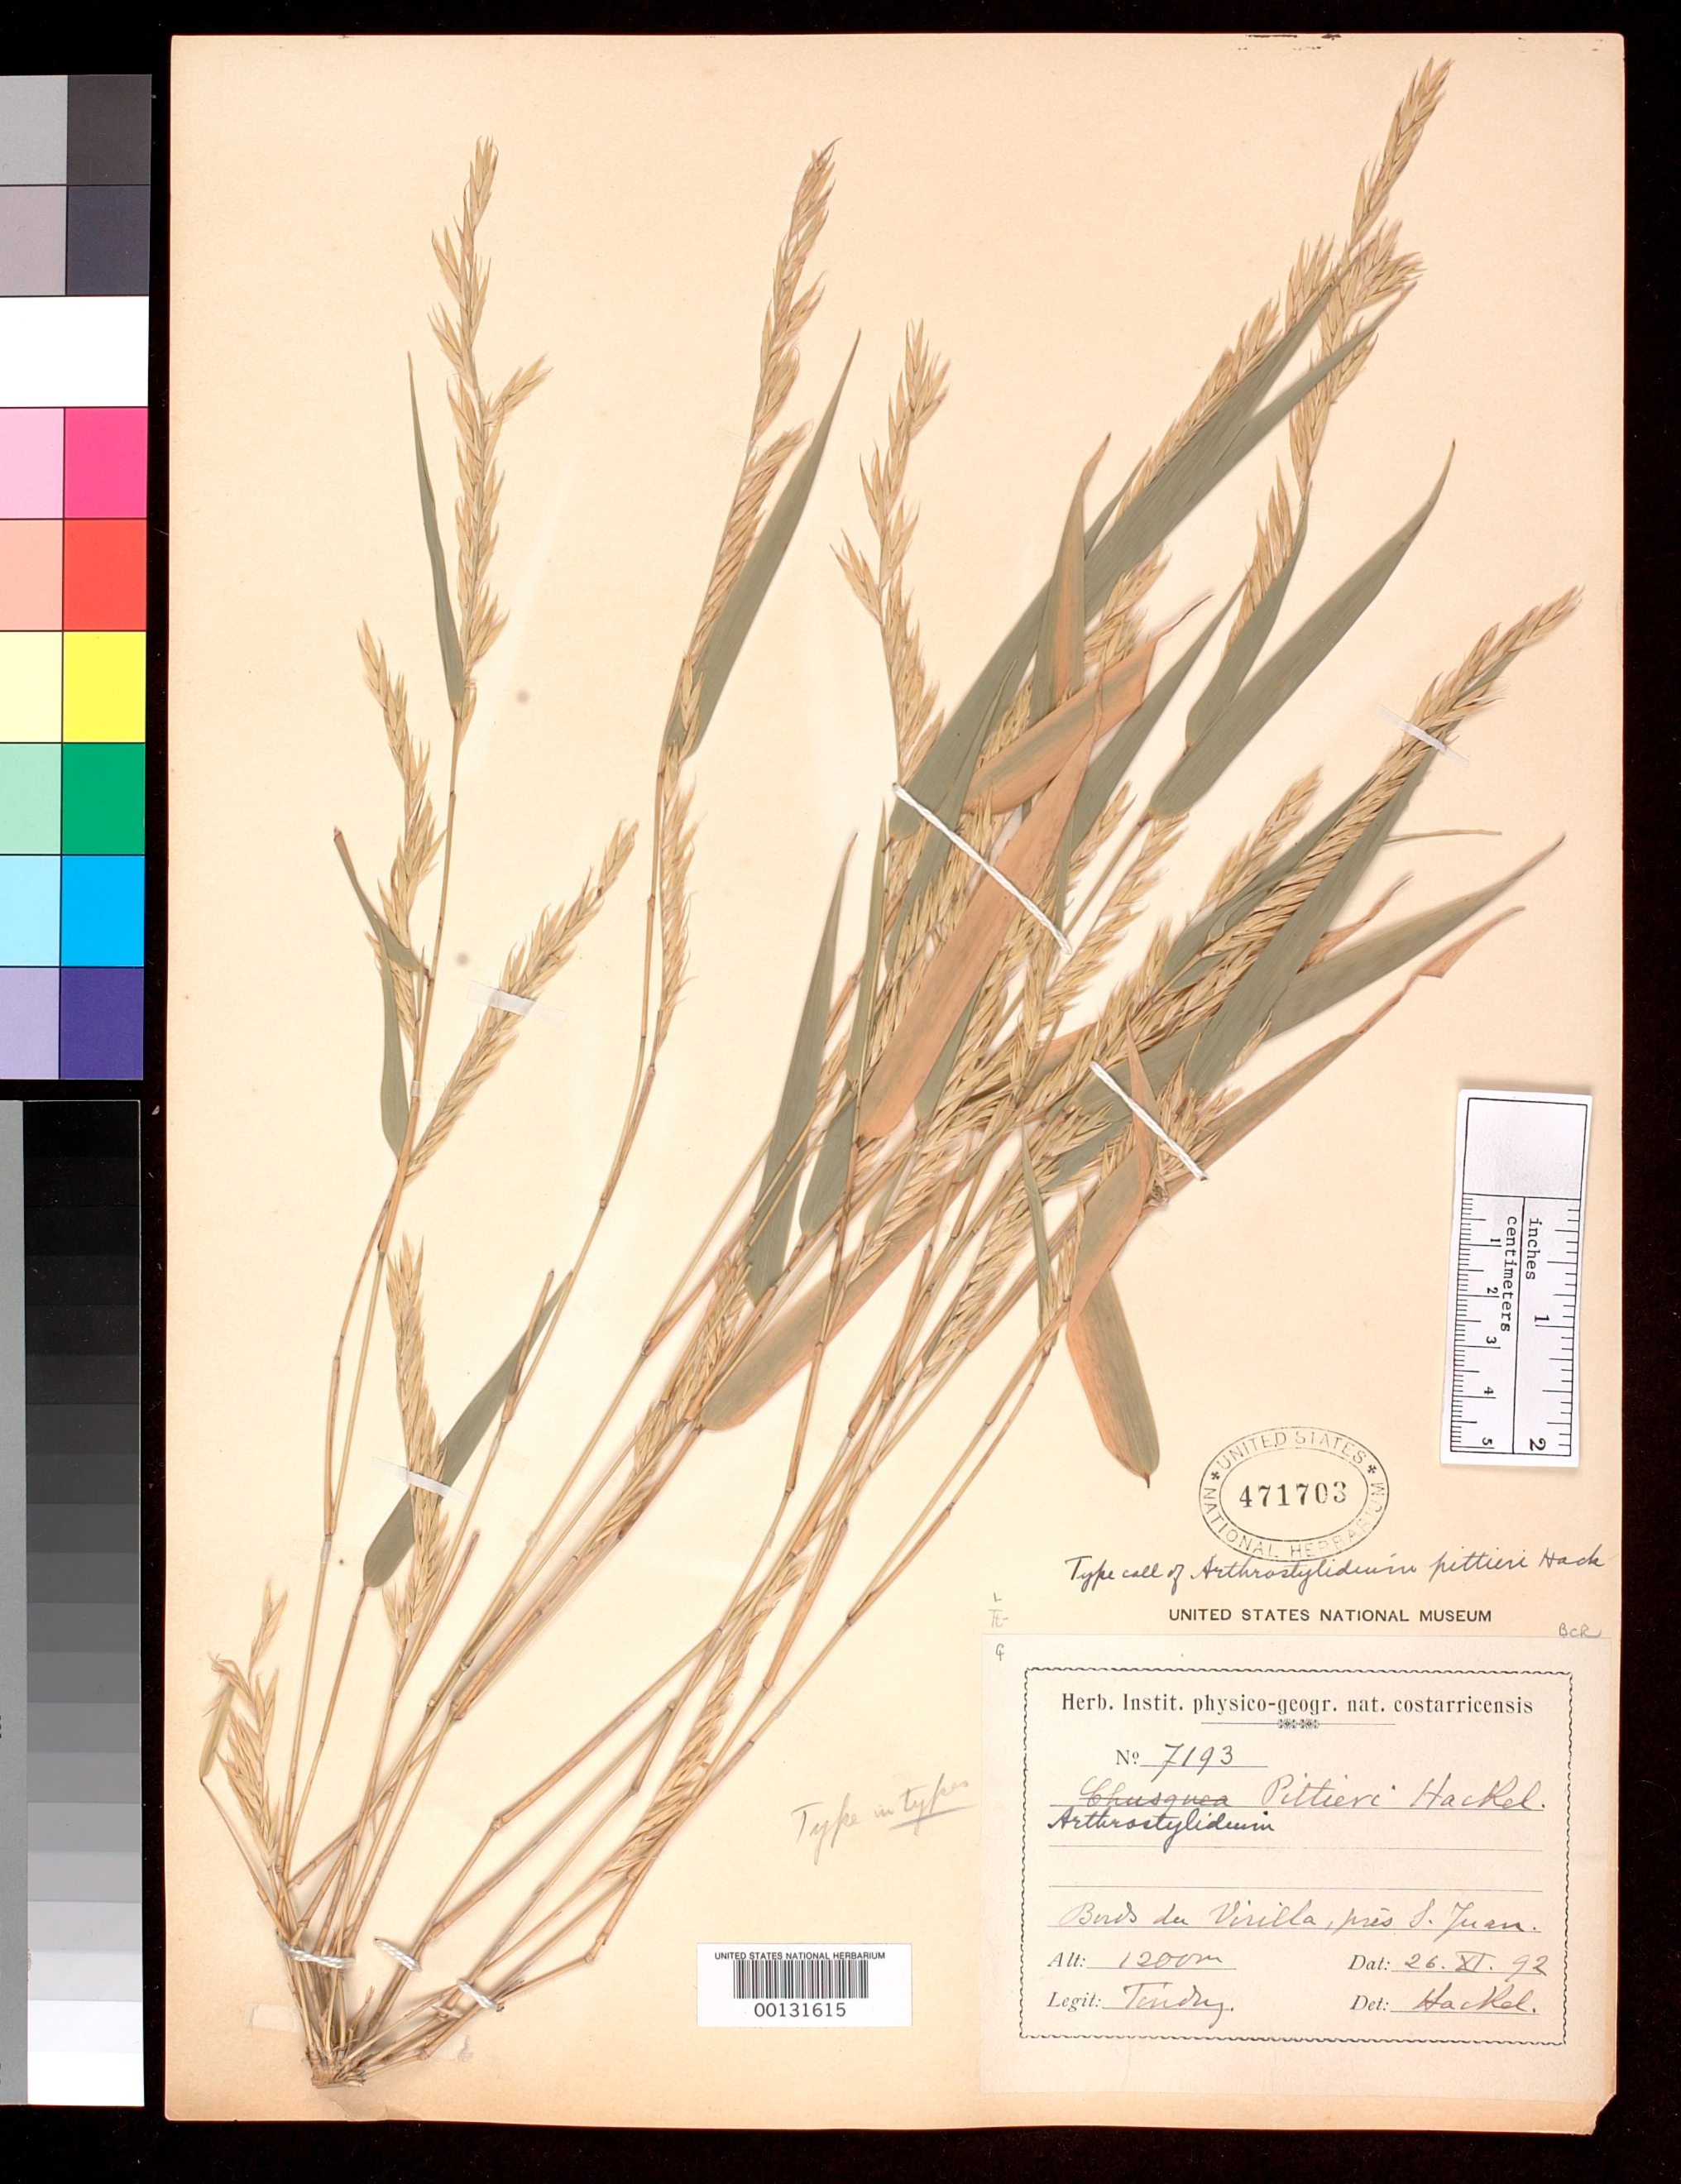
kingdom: Plantae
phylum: Tracheophyta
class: Liliopsida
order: Poales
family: Poaceae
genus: Arthrostylidium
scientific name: Arthrostylidium pittieri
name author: Hack.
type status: Isotype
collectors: A. Tonduz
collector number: Pittier 7193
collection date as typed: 26 Nov 1892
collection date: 1892-11-26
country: Costa Rica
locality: Rio Virilla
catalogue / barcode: US 471703